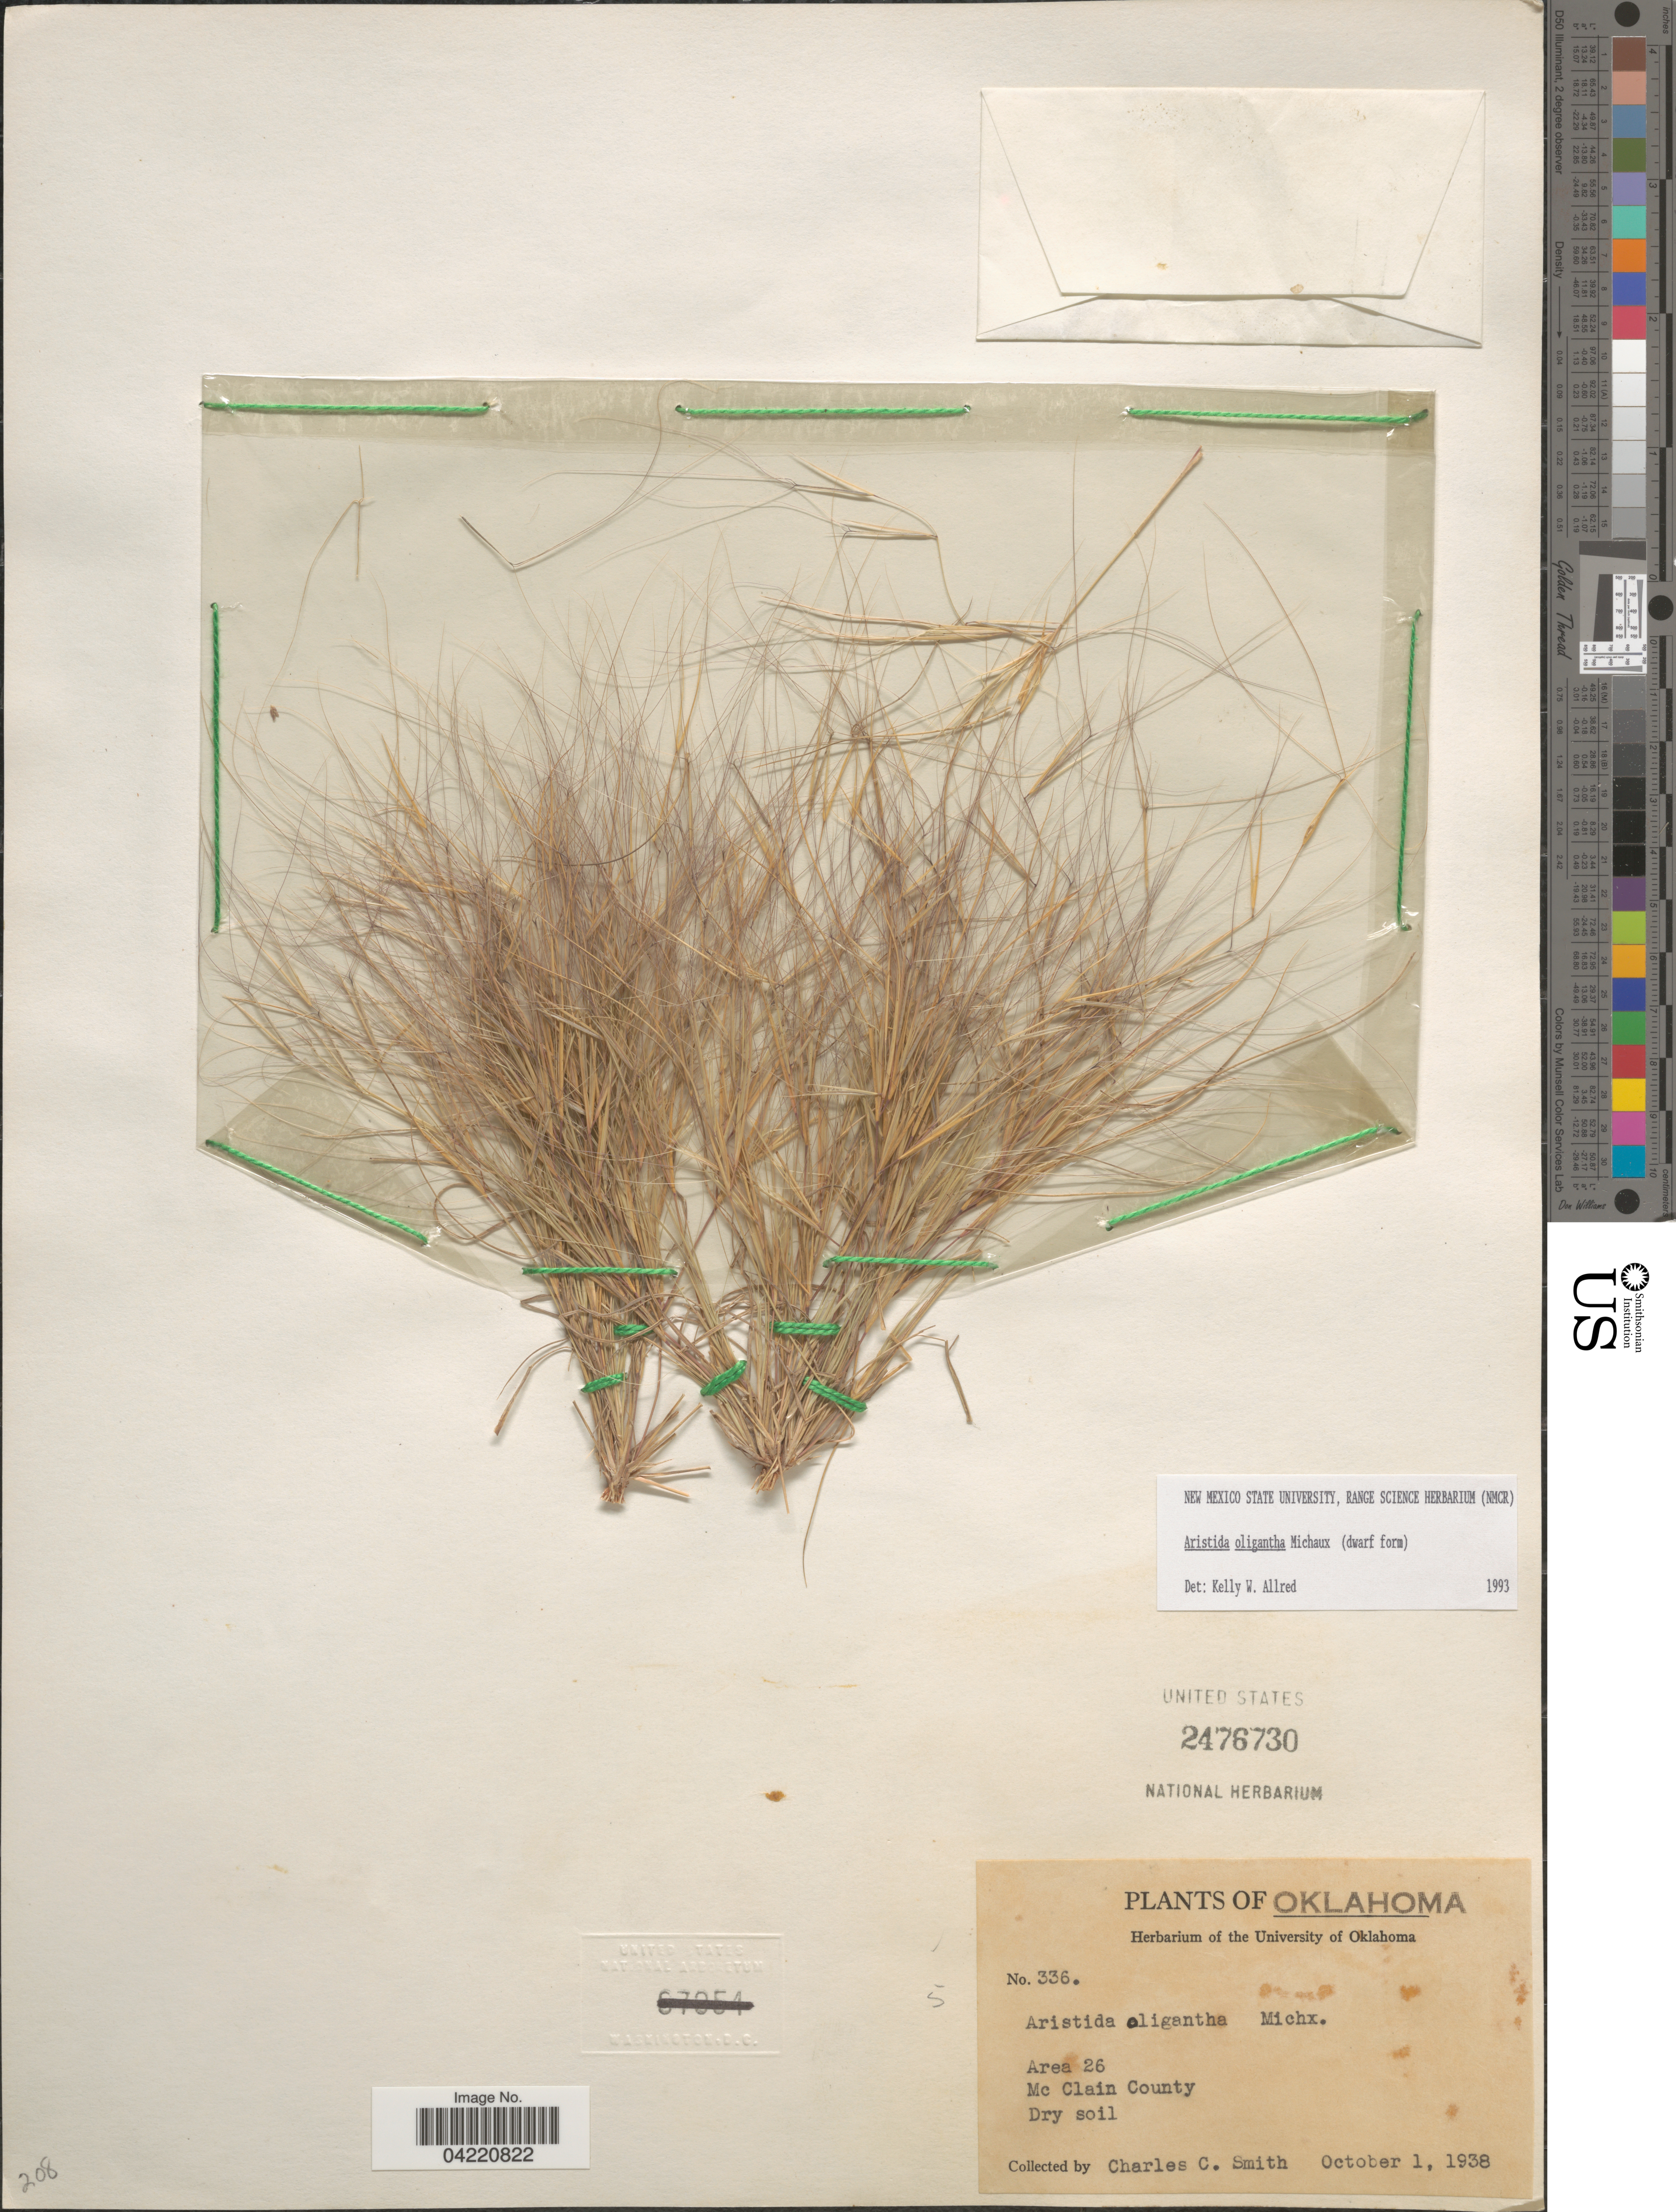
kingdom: Plantae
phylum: Tracheophyta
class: Liliopsida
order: Poales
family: Poaceae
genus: Aristida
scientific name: Aristida oligantha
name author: Michx.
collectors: Ch. C. Smith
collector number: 336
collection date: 1938-10-01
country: United States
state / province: Oklahoma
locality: Area 26. Mc Clain County.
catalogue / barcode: US 2476730